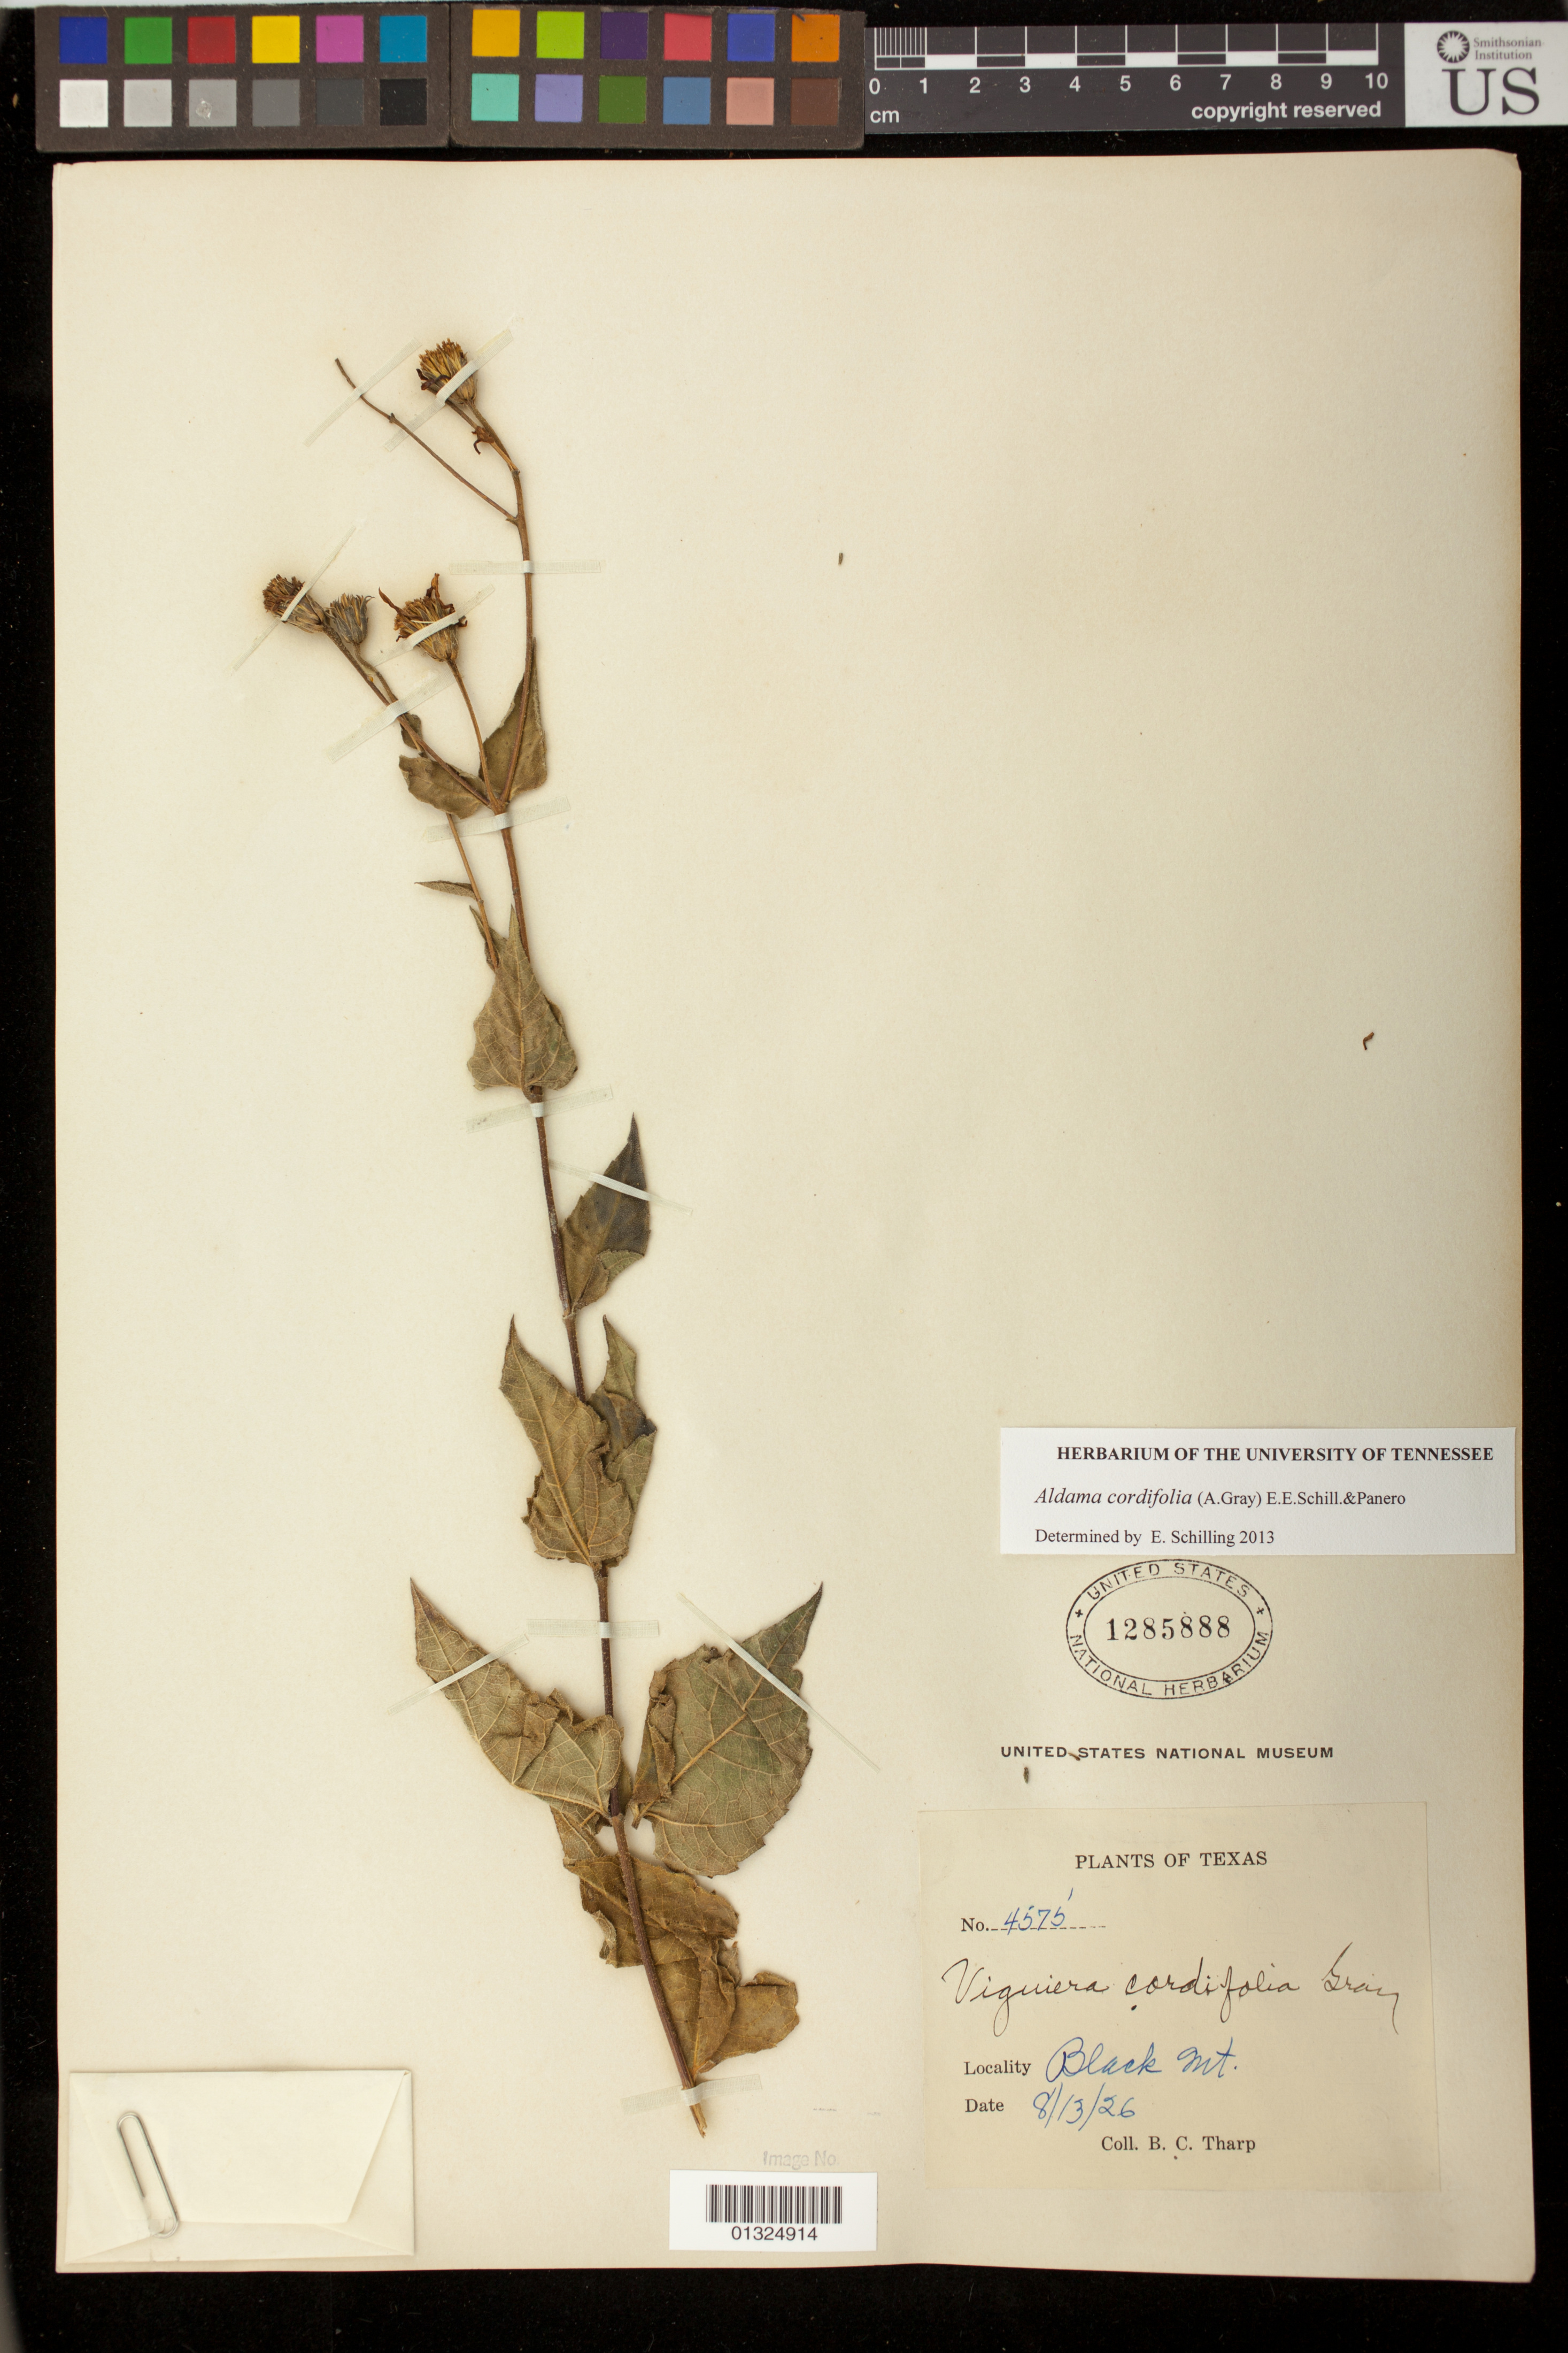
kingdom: Plantae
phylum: Tracheophyta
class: Magnoliopsida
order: Asterales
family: Asteraceae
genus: Aldama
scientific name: Aldama cordifolia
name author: (A. Gray) E.E. Schill. & Panero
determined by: Schilling, E. E.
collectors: B. C. Tharp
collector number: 4575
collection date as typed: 13 Aug 1926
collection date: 1926-08-13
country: United States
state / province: Texas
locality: Black Mt.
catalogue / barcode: US 1285888